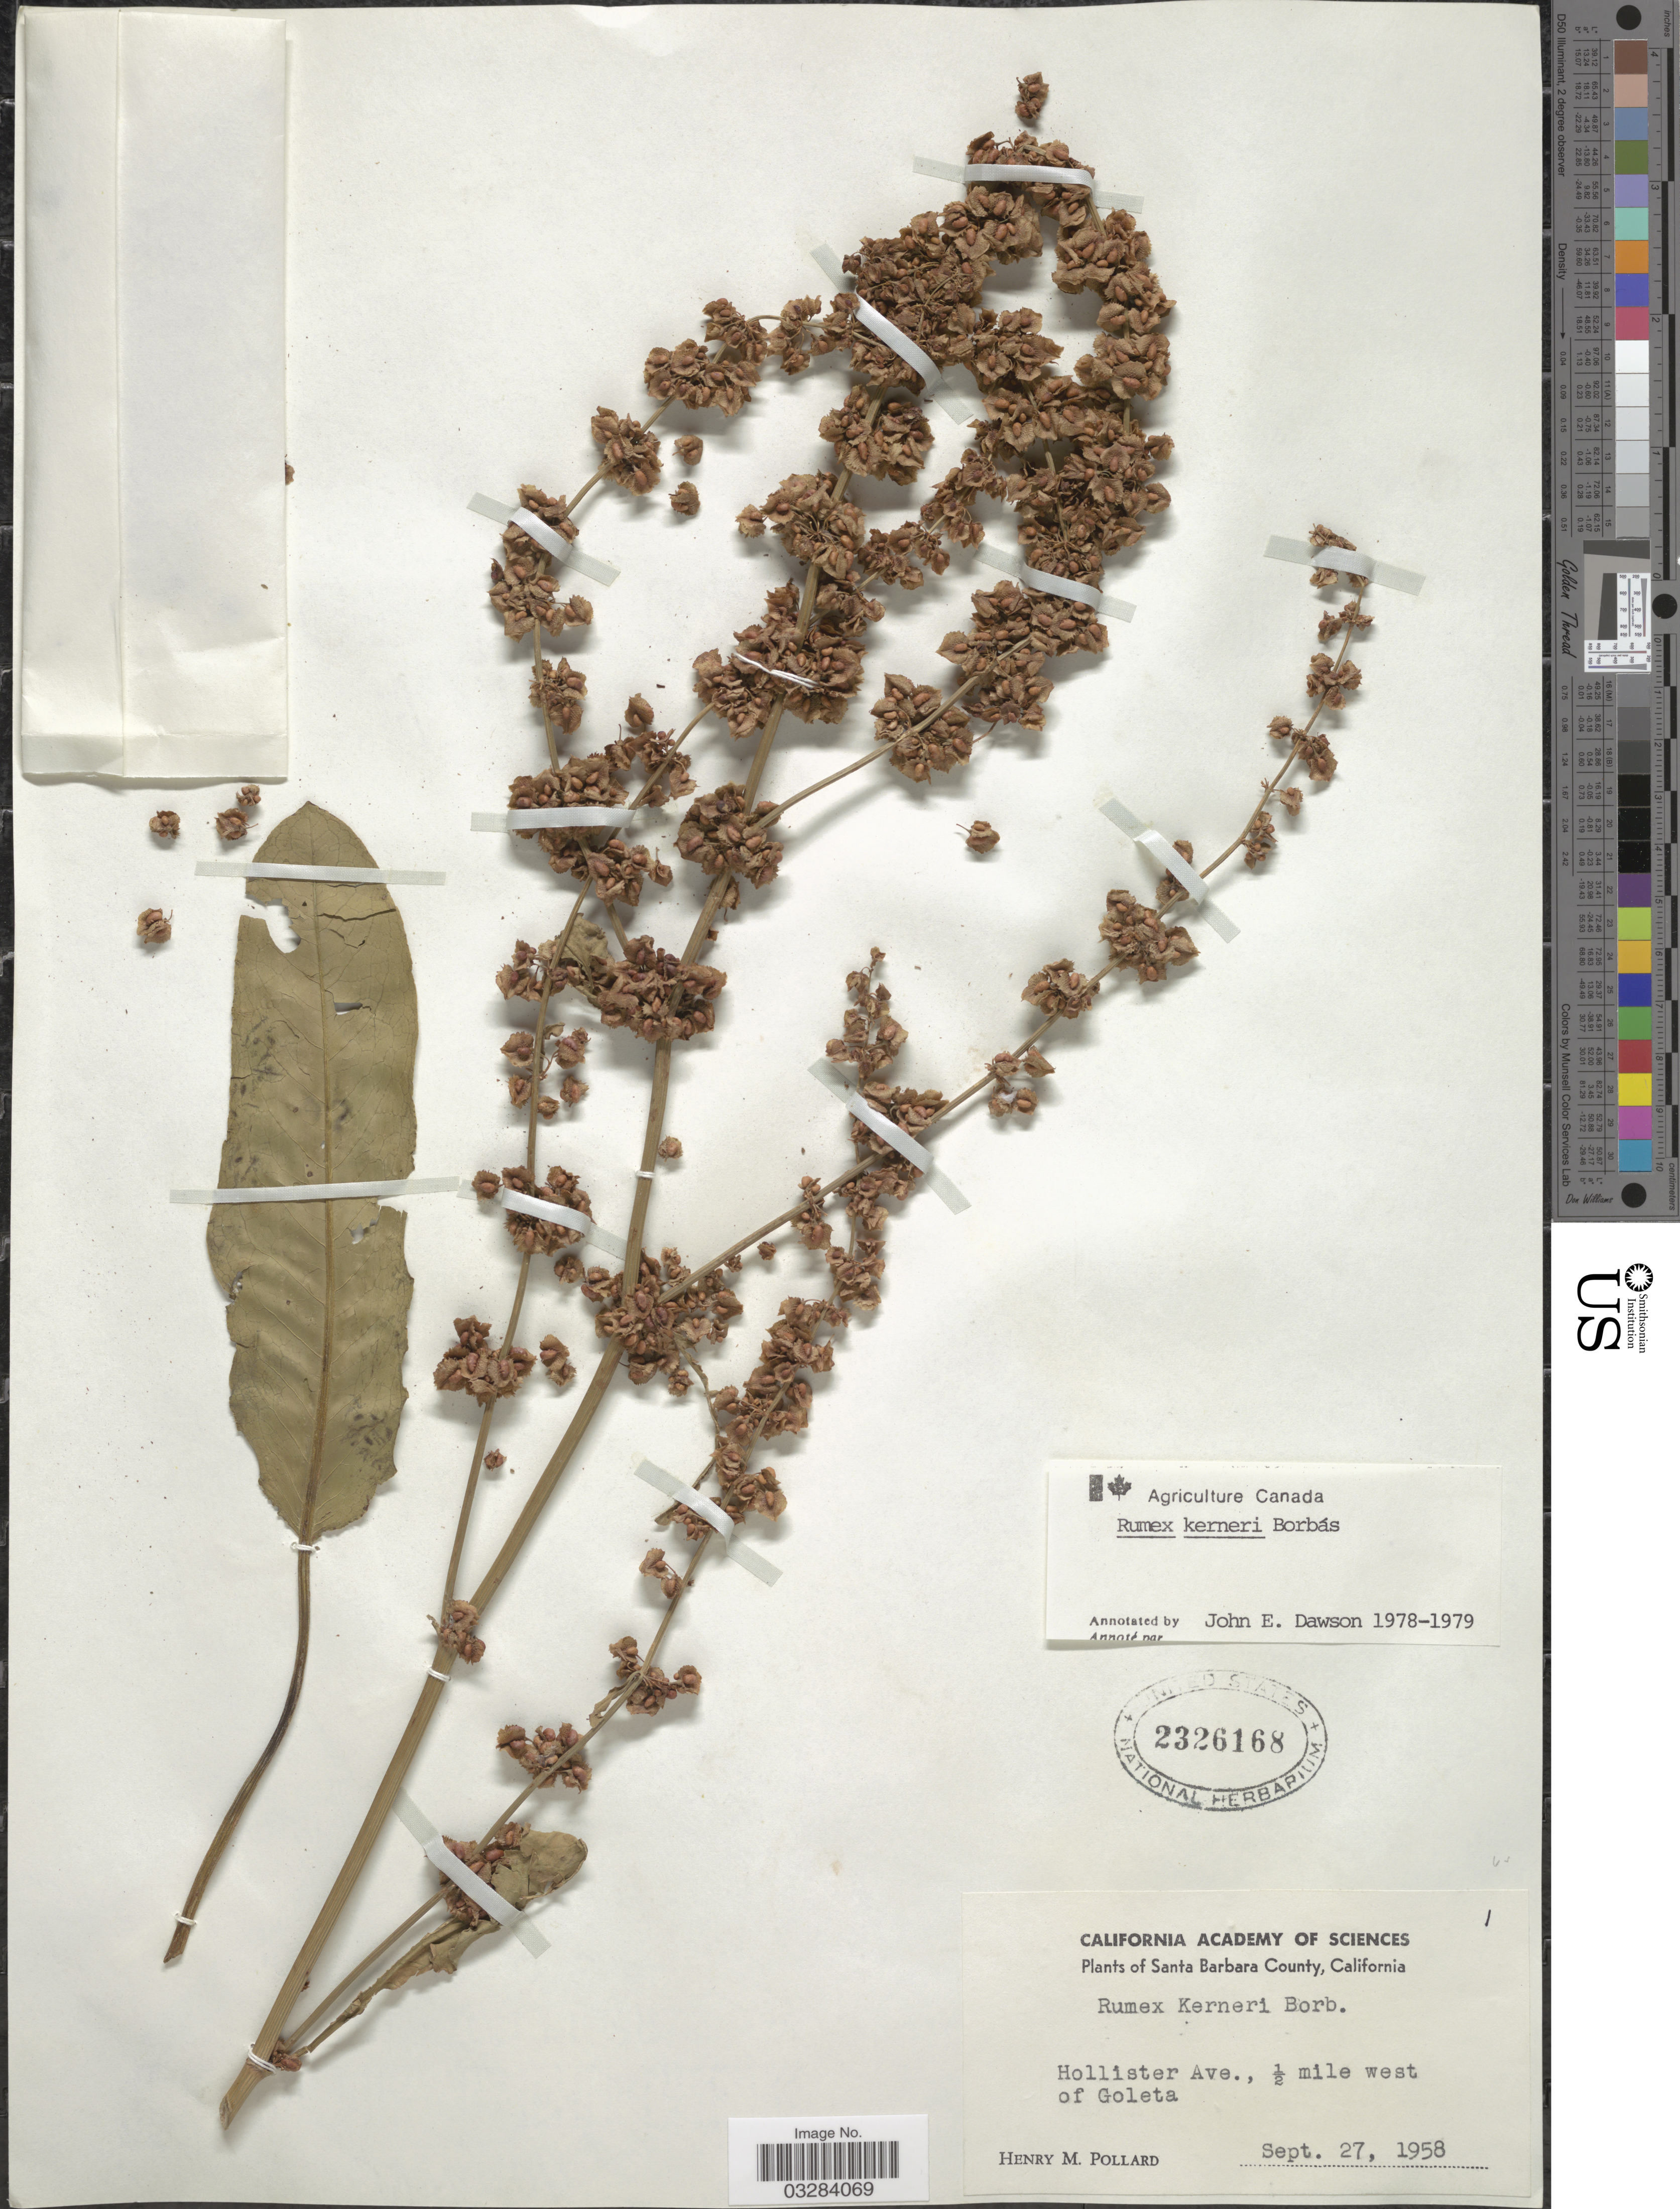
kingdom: Plantae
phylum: Tracheophyta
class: Magnoliopsida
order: Caryophyllales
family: Polygonaceae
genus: Rumex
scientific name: Rumex kerneri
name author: Borbás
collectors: H. M. Pollard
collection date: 1958-09-27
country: United States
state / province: California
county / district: Santa Barbara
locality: Santa Barbara County. Hollister Ave., ½ mile west of Goleta.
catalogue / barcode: US 2326168